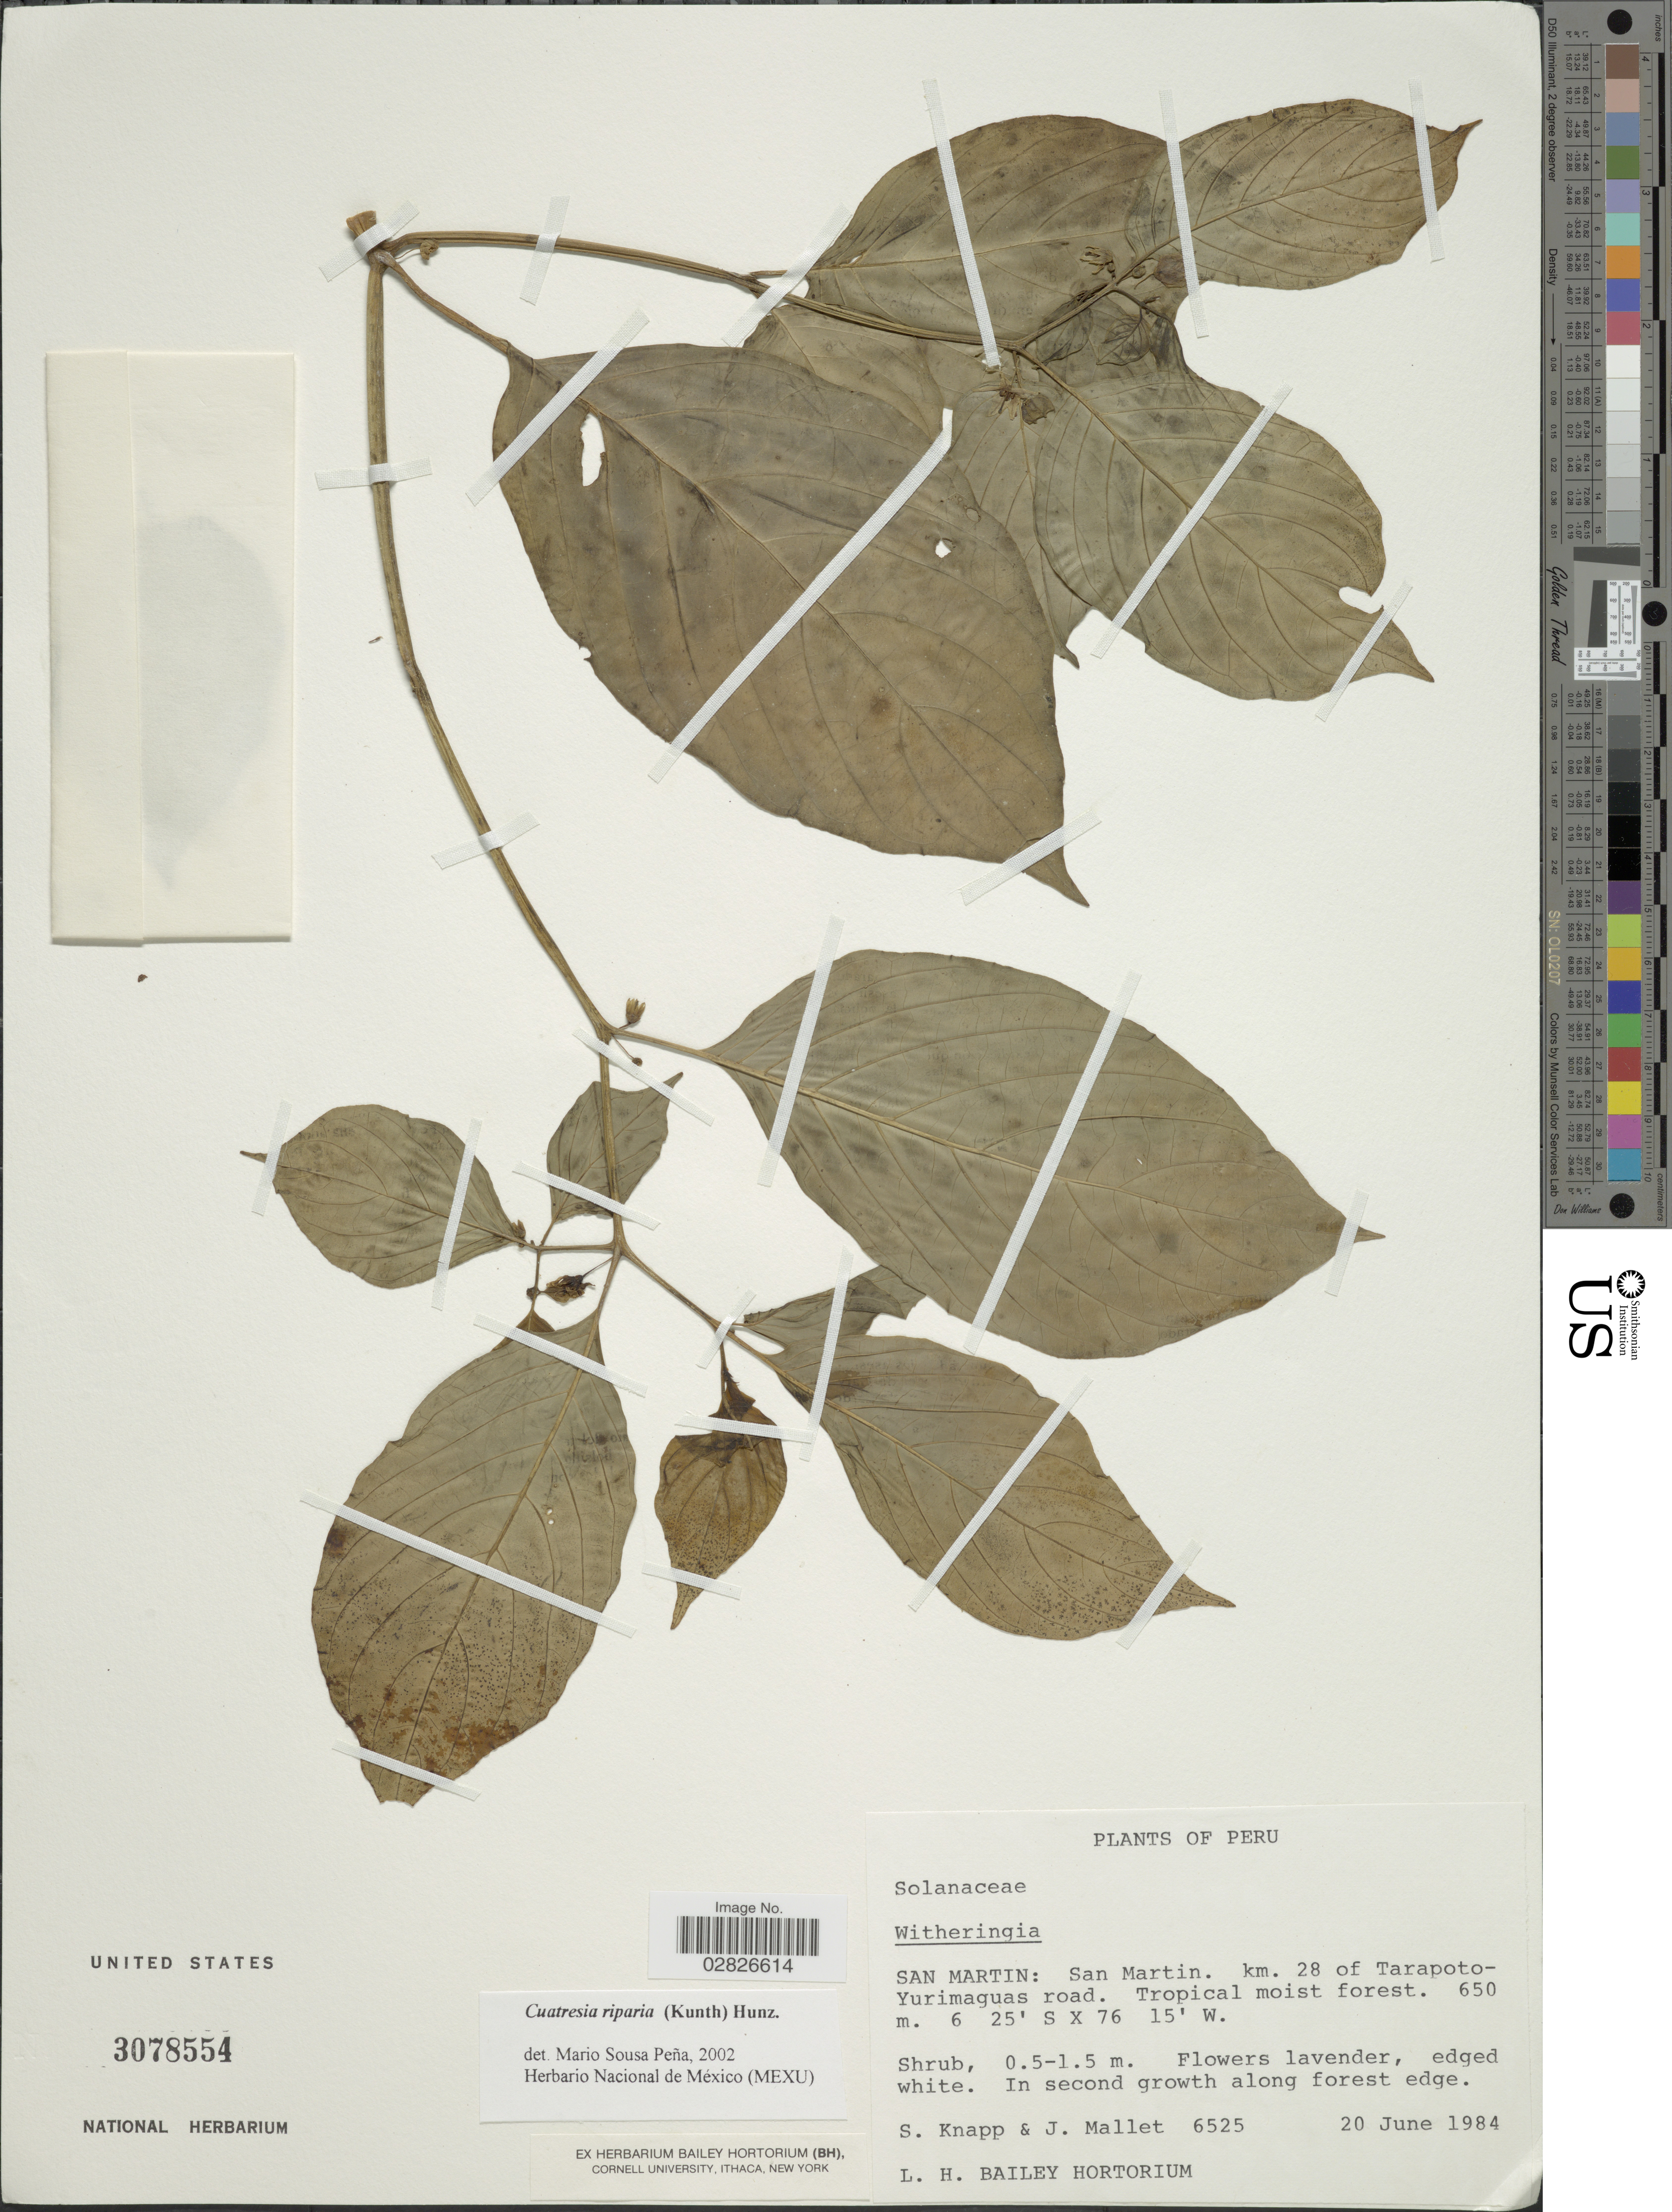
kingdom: Plantae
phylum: Tracheophyta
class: Magnoliopsida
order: Solanales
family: Solanaceae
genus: Cuatresia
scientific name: Cuatresia riparia var. cuspidata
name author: (Dunal) Hunz.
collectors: S. Knapp & J. Mallet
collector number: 6525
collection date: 1984-06-20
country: Peru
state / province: San Martín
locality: San Martin, km. 28 of Tarapoto-Yurimaguas road.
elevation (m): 650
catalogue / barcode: US 3078554